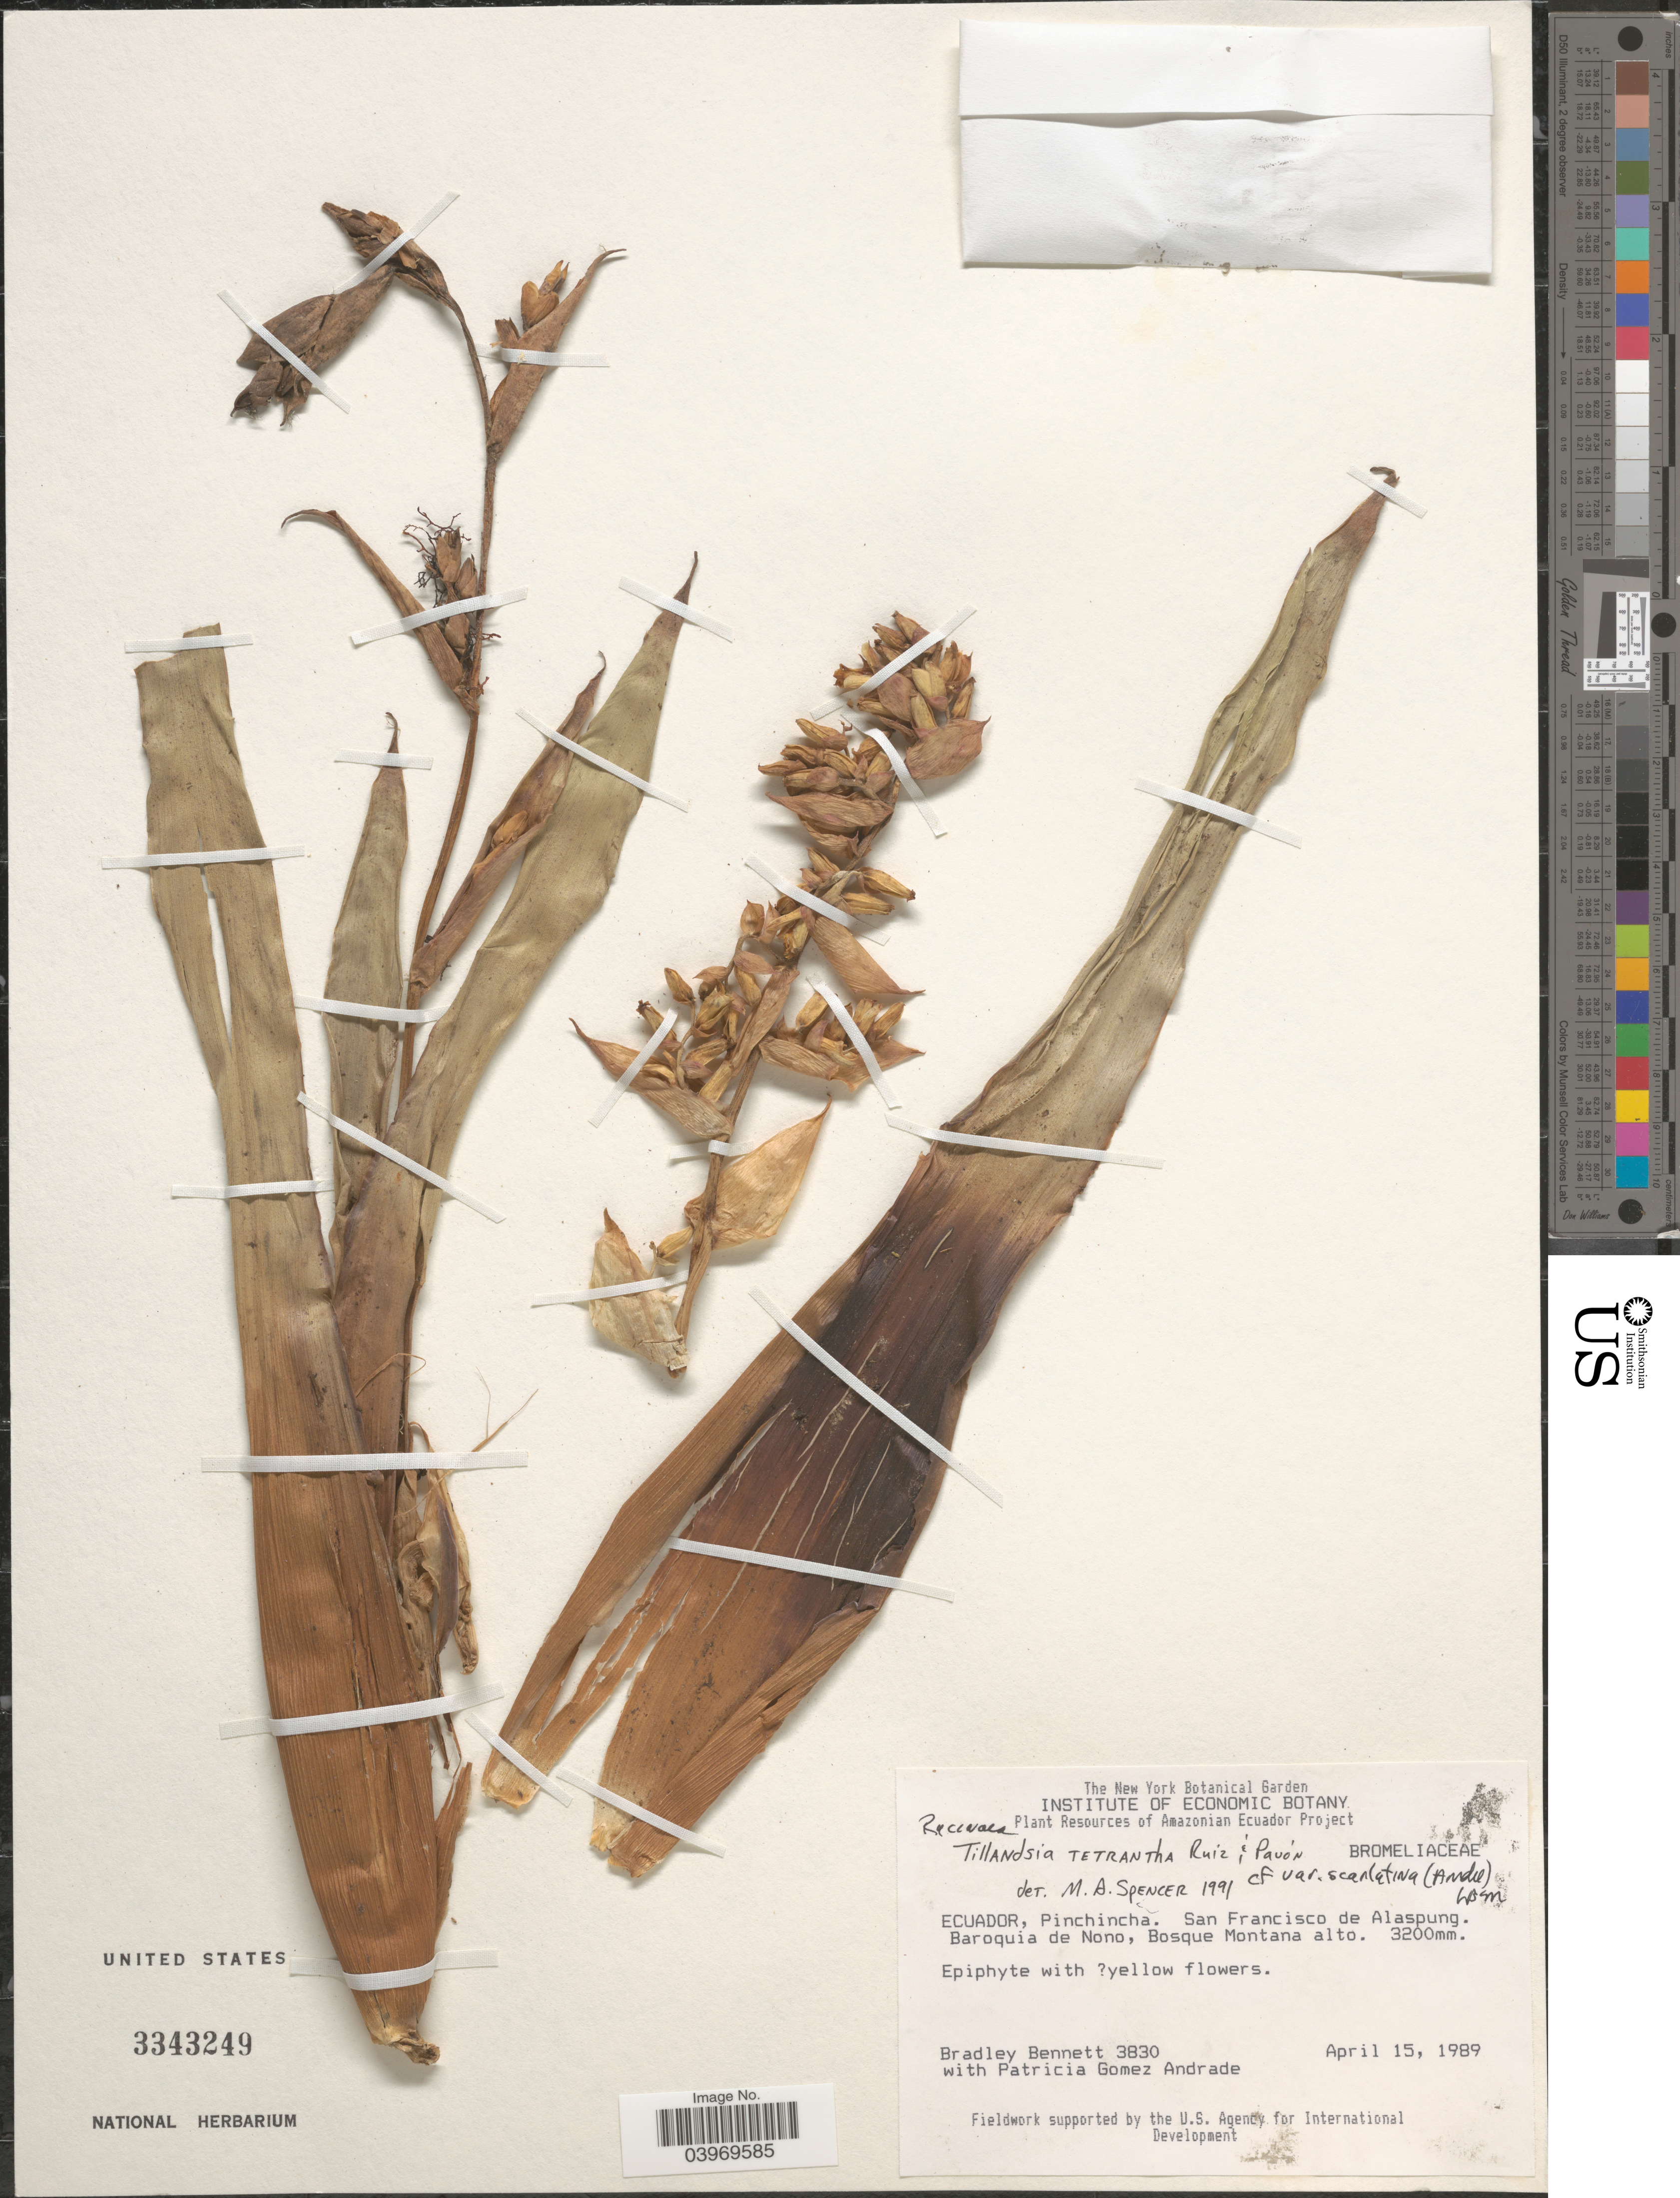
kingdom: Plantae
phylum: Tracheophyta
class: Liliopsida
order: Poales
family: Bromeliaceae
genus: Racinaea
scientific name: Racinaea tetrantha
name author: (Ruiz & Pav.) L.B. Sm.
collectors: B. Bennett & P. Gomez Andrade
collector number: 3830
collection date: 1989-04-15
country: Ecuador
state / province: Pichincha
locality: Pinchincha. San Francisco de Alaspung. Baroquia de Nono, Bosque Montana alto.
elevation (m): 3200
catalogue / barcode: US 3343249